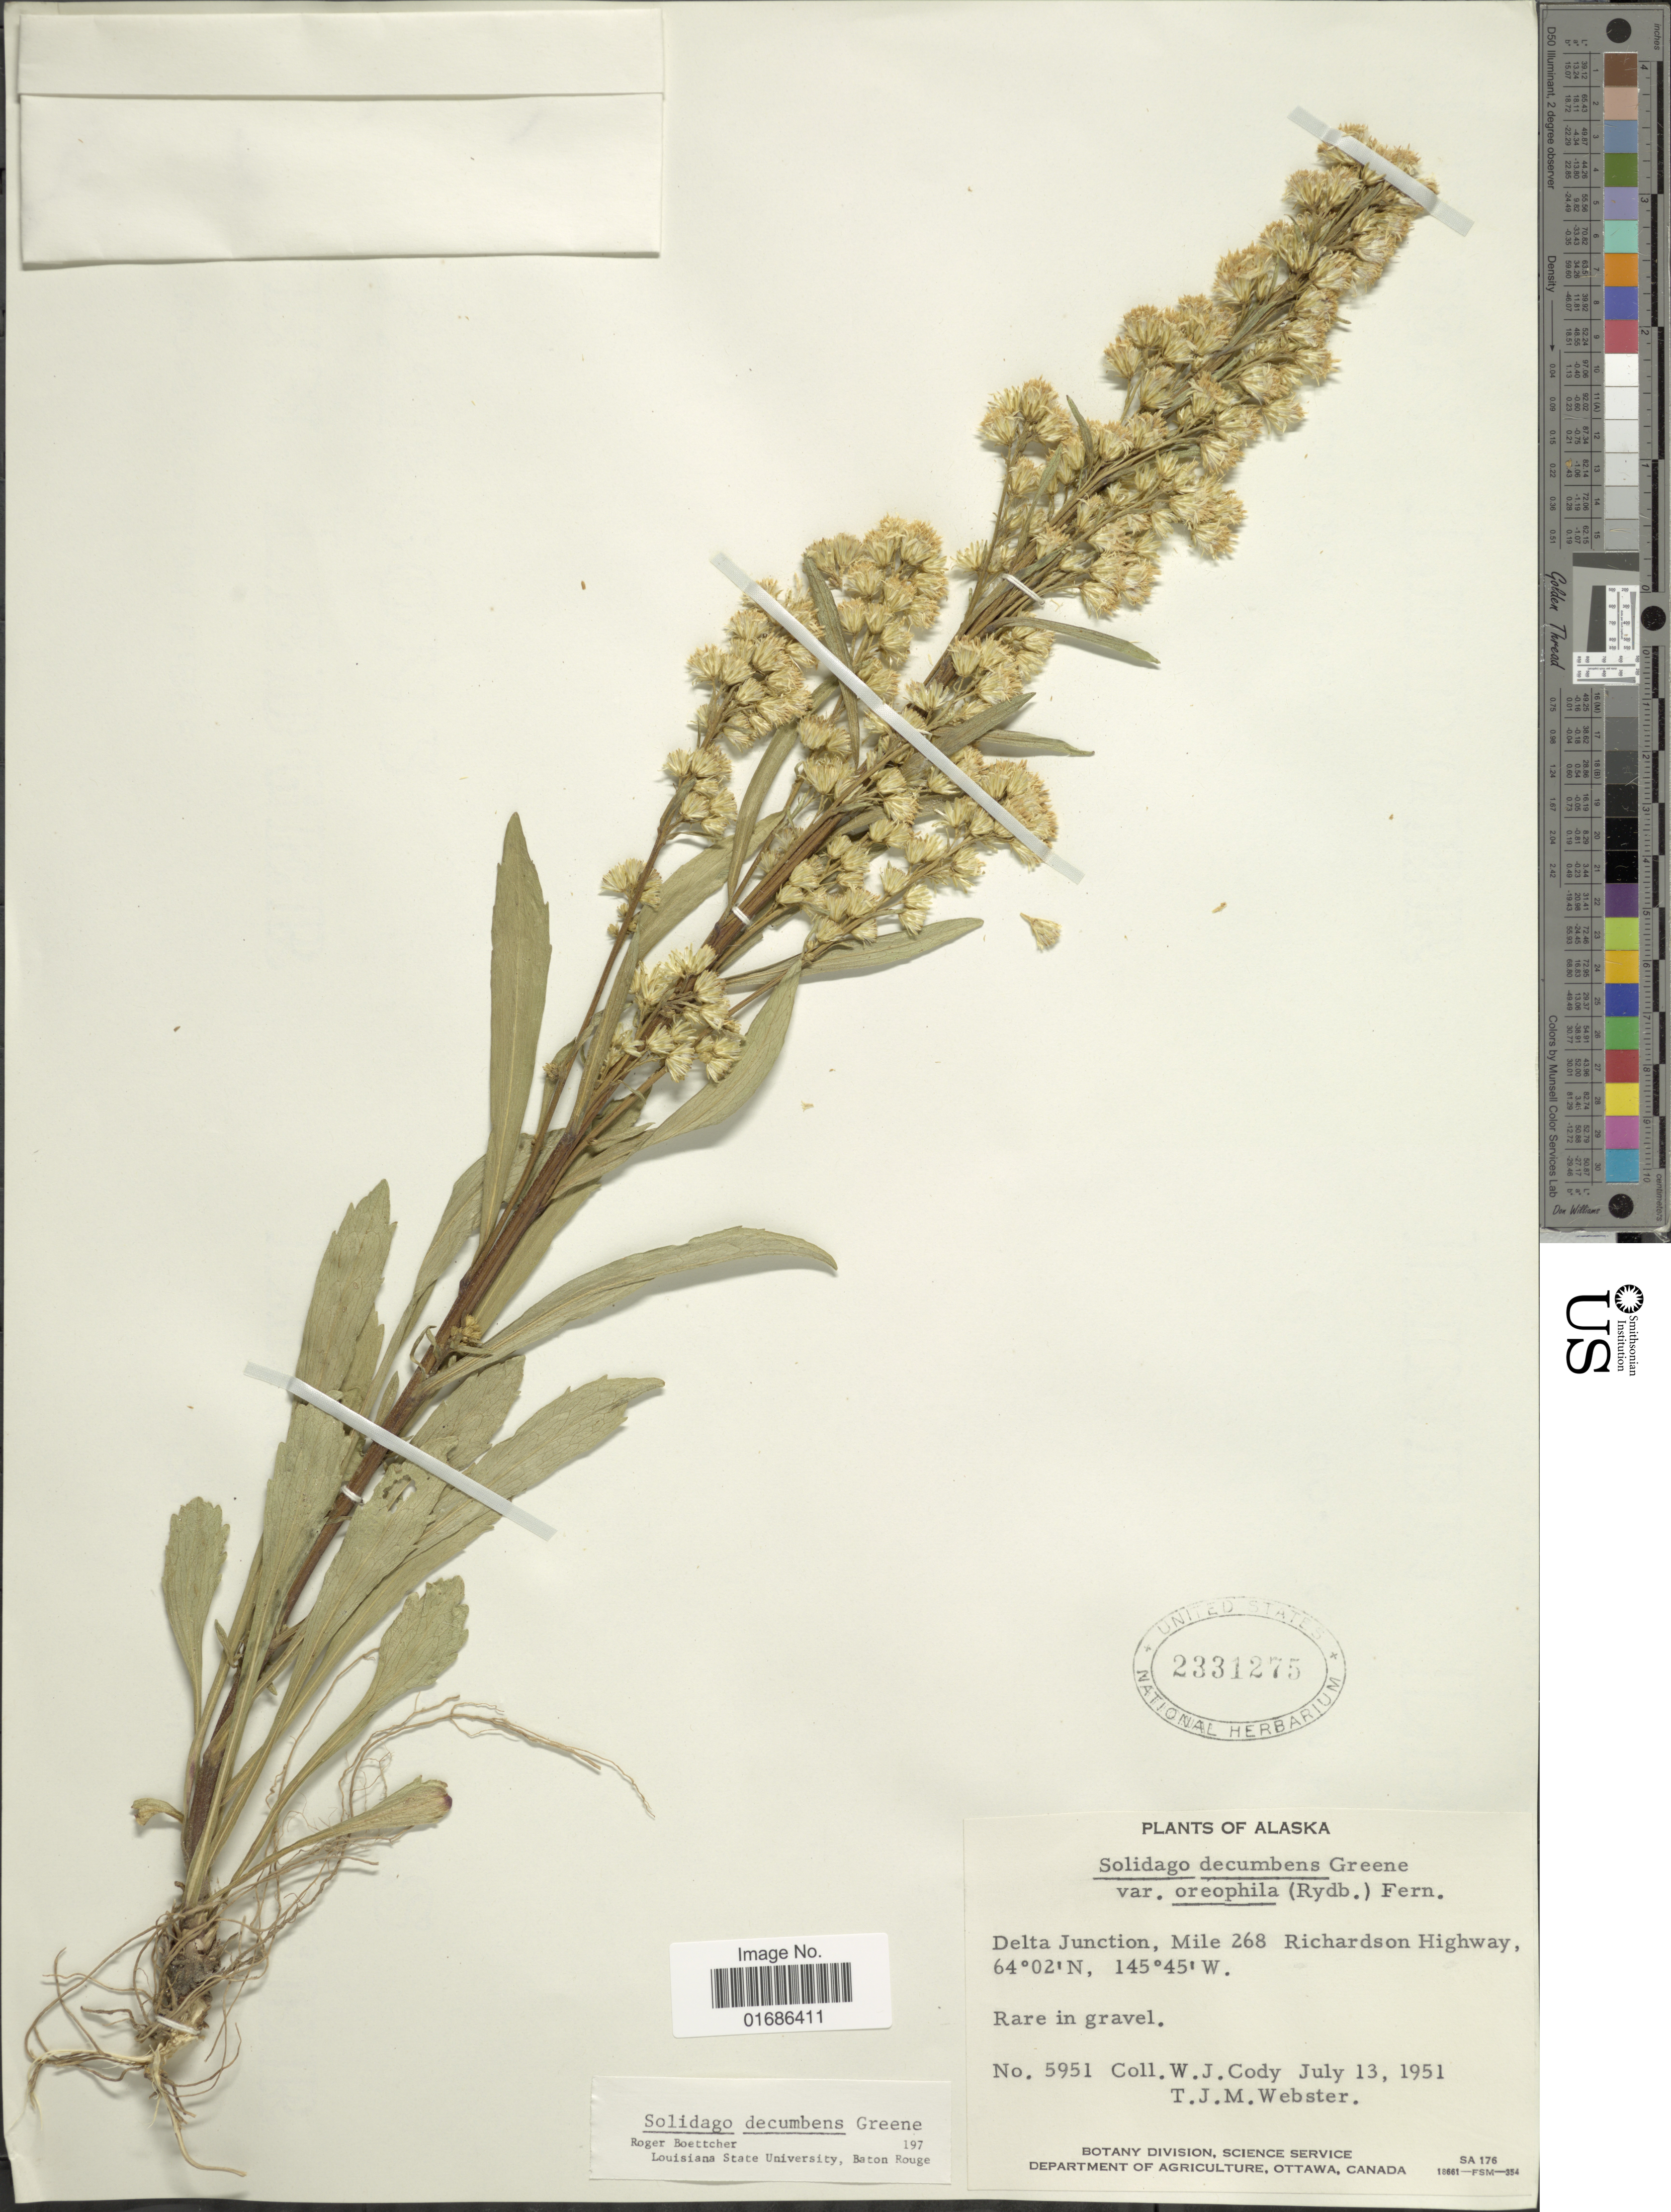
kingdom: Plantae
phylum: Tracheophyta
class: Magnoliopsida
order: Asterales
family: Asteraceae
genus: Solidago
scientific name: Solidago decumbens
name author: Greene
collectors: W. Cody & T. J. Webster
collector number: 5951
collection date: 1951-07-13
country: United States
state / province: Alaska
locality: Delta Junction, Mile 268 Richardson Highway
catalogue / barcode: US 2331275